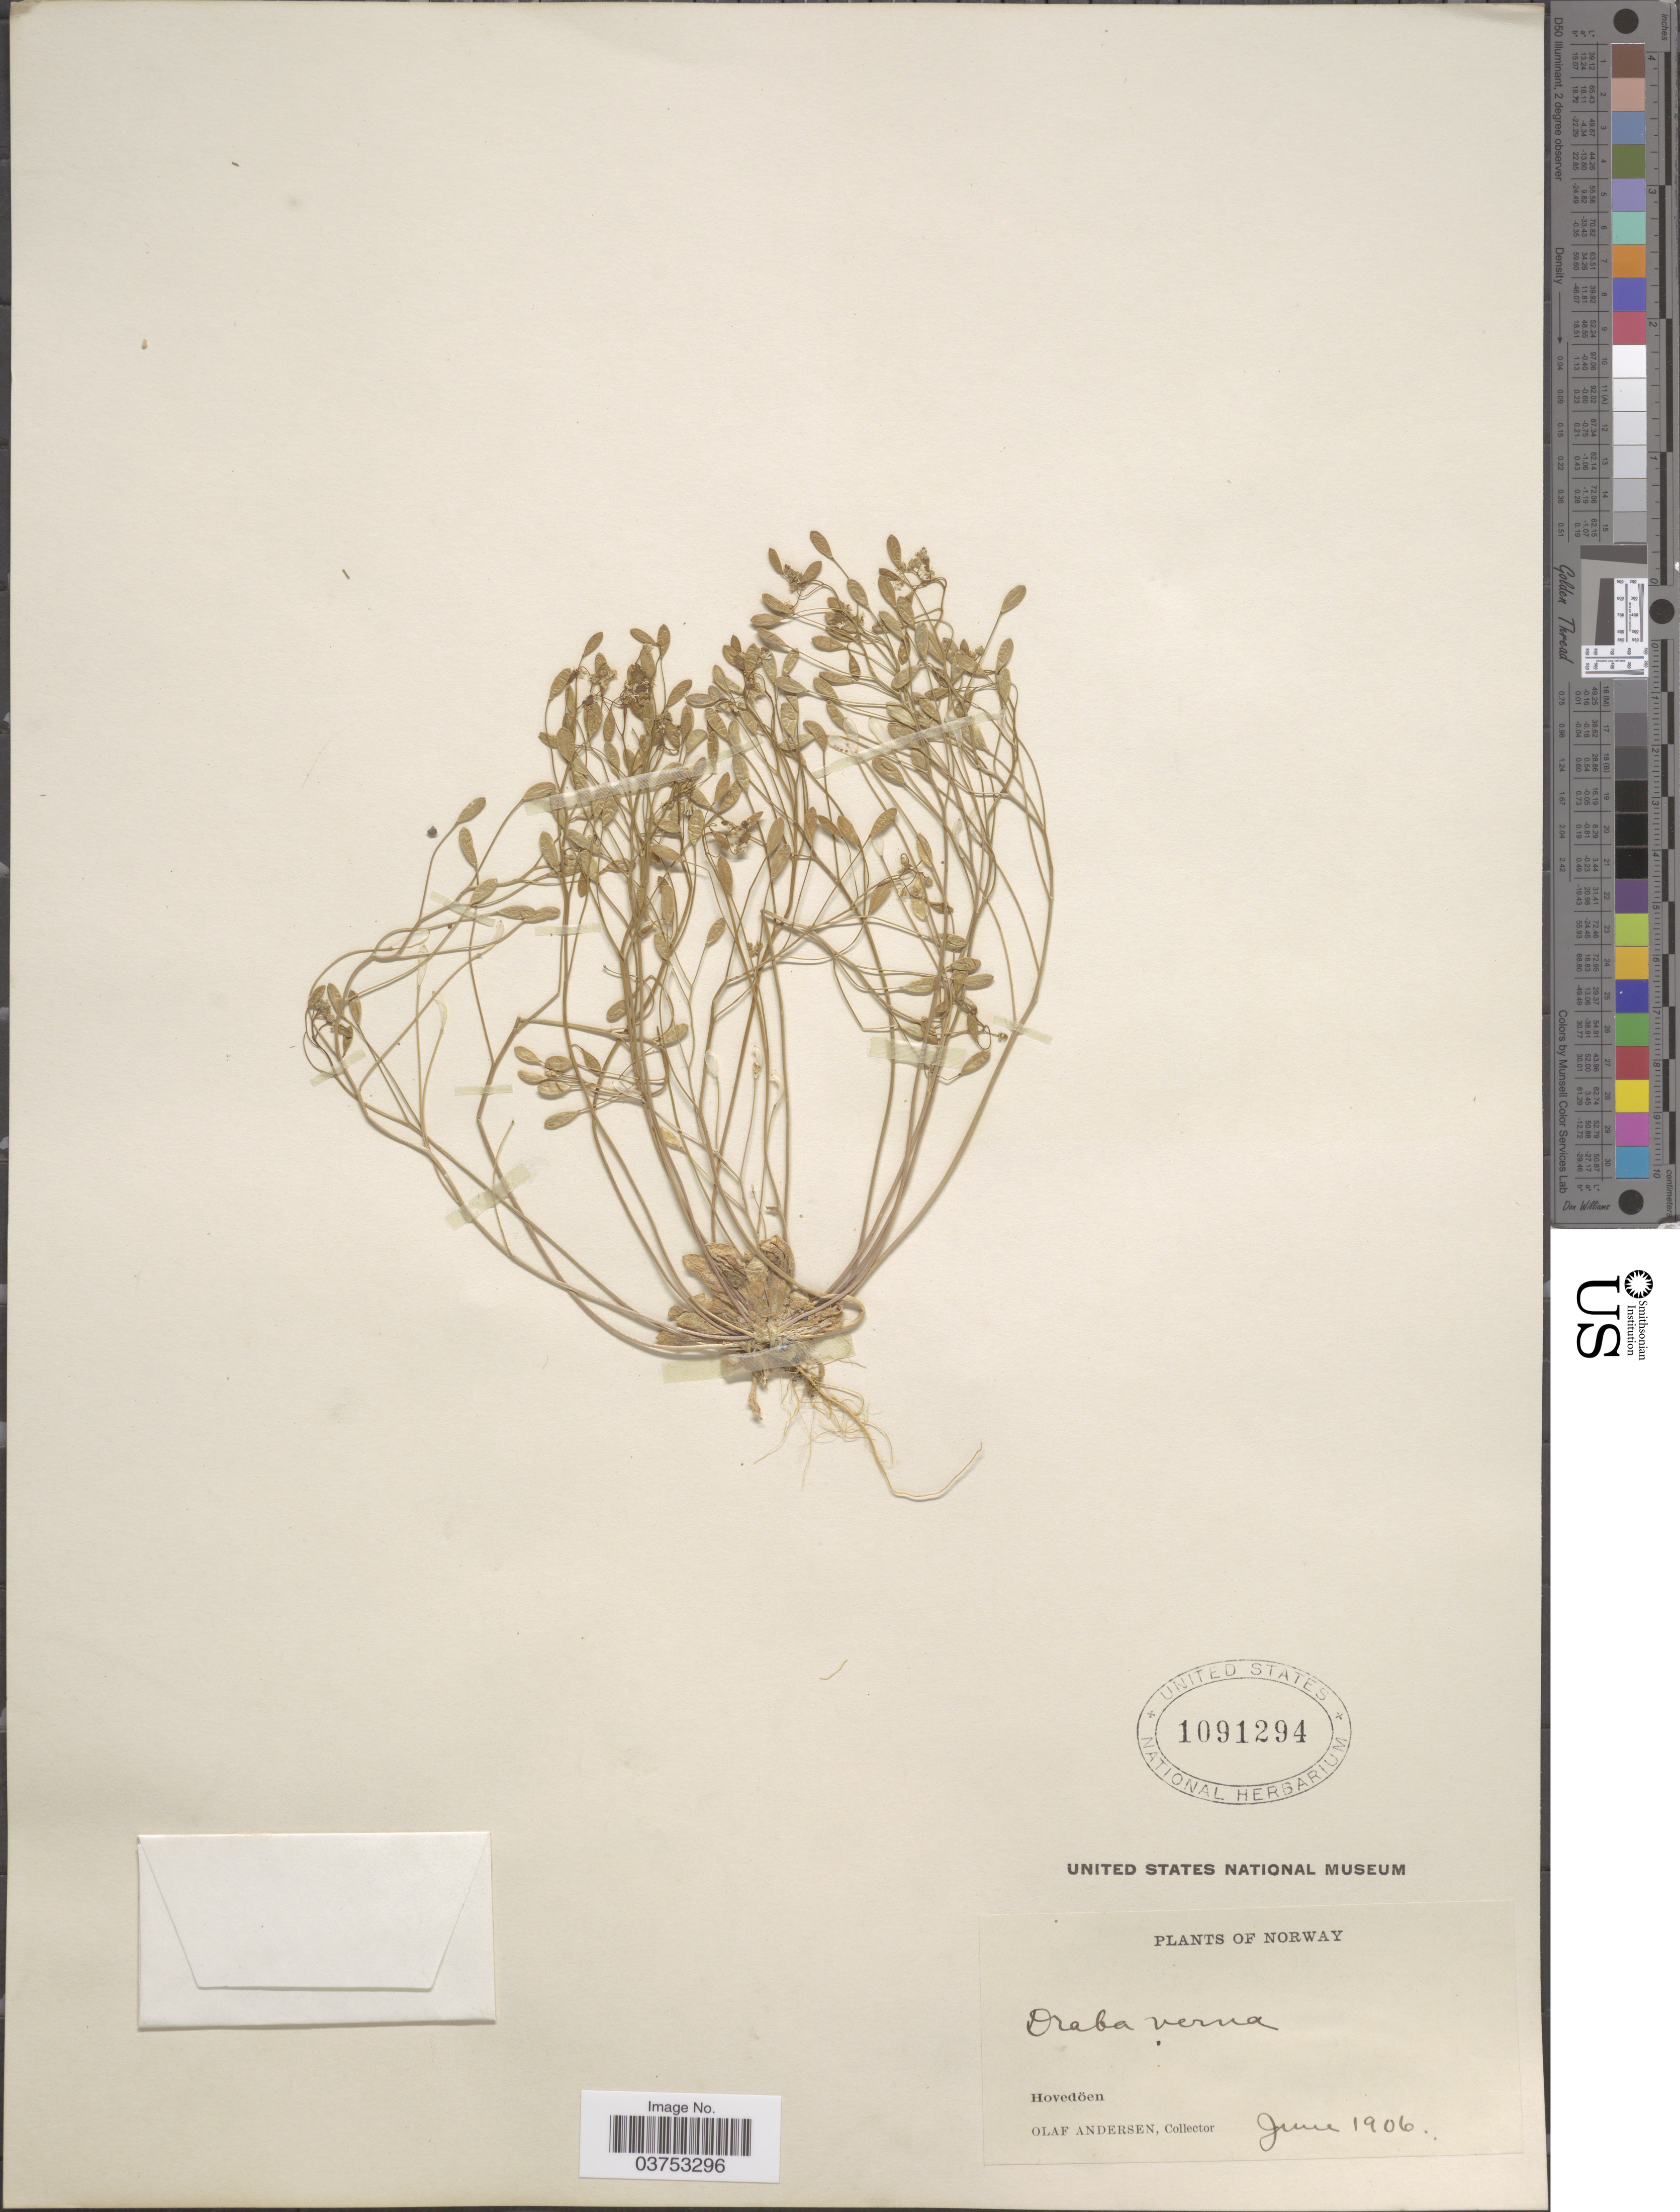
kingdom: Plantae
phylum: Tracheophyta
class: Magnoliopsida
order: Brassicales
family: Brassicaceae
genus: Draba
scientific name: Draba verna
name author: L.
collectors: O. Andersen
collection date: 1906-06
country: Norway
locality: Hovedöen.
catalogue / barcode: US 1091294